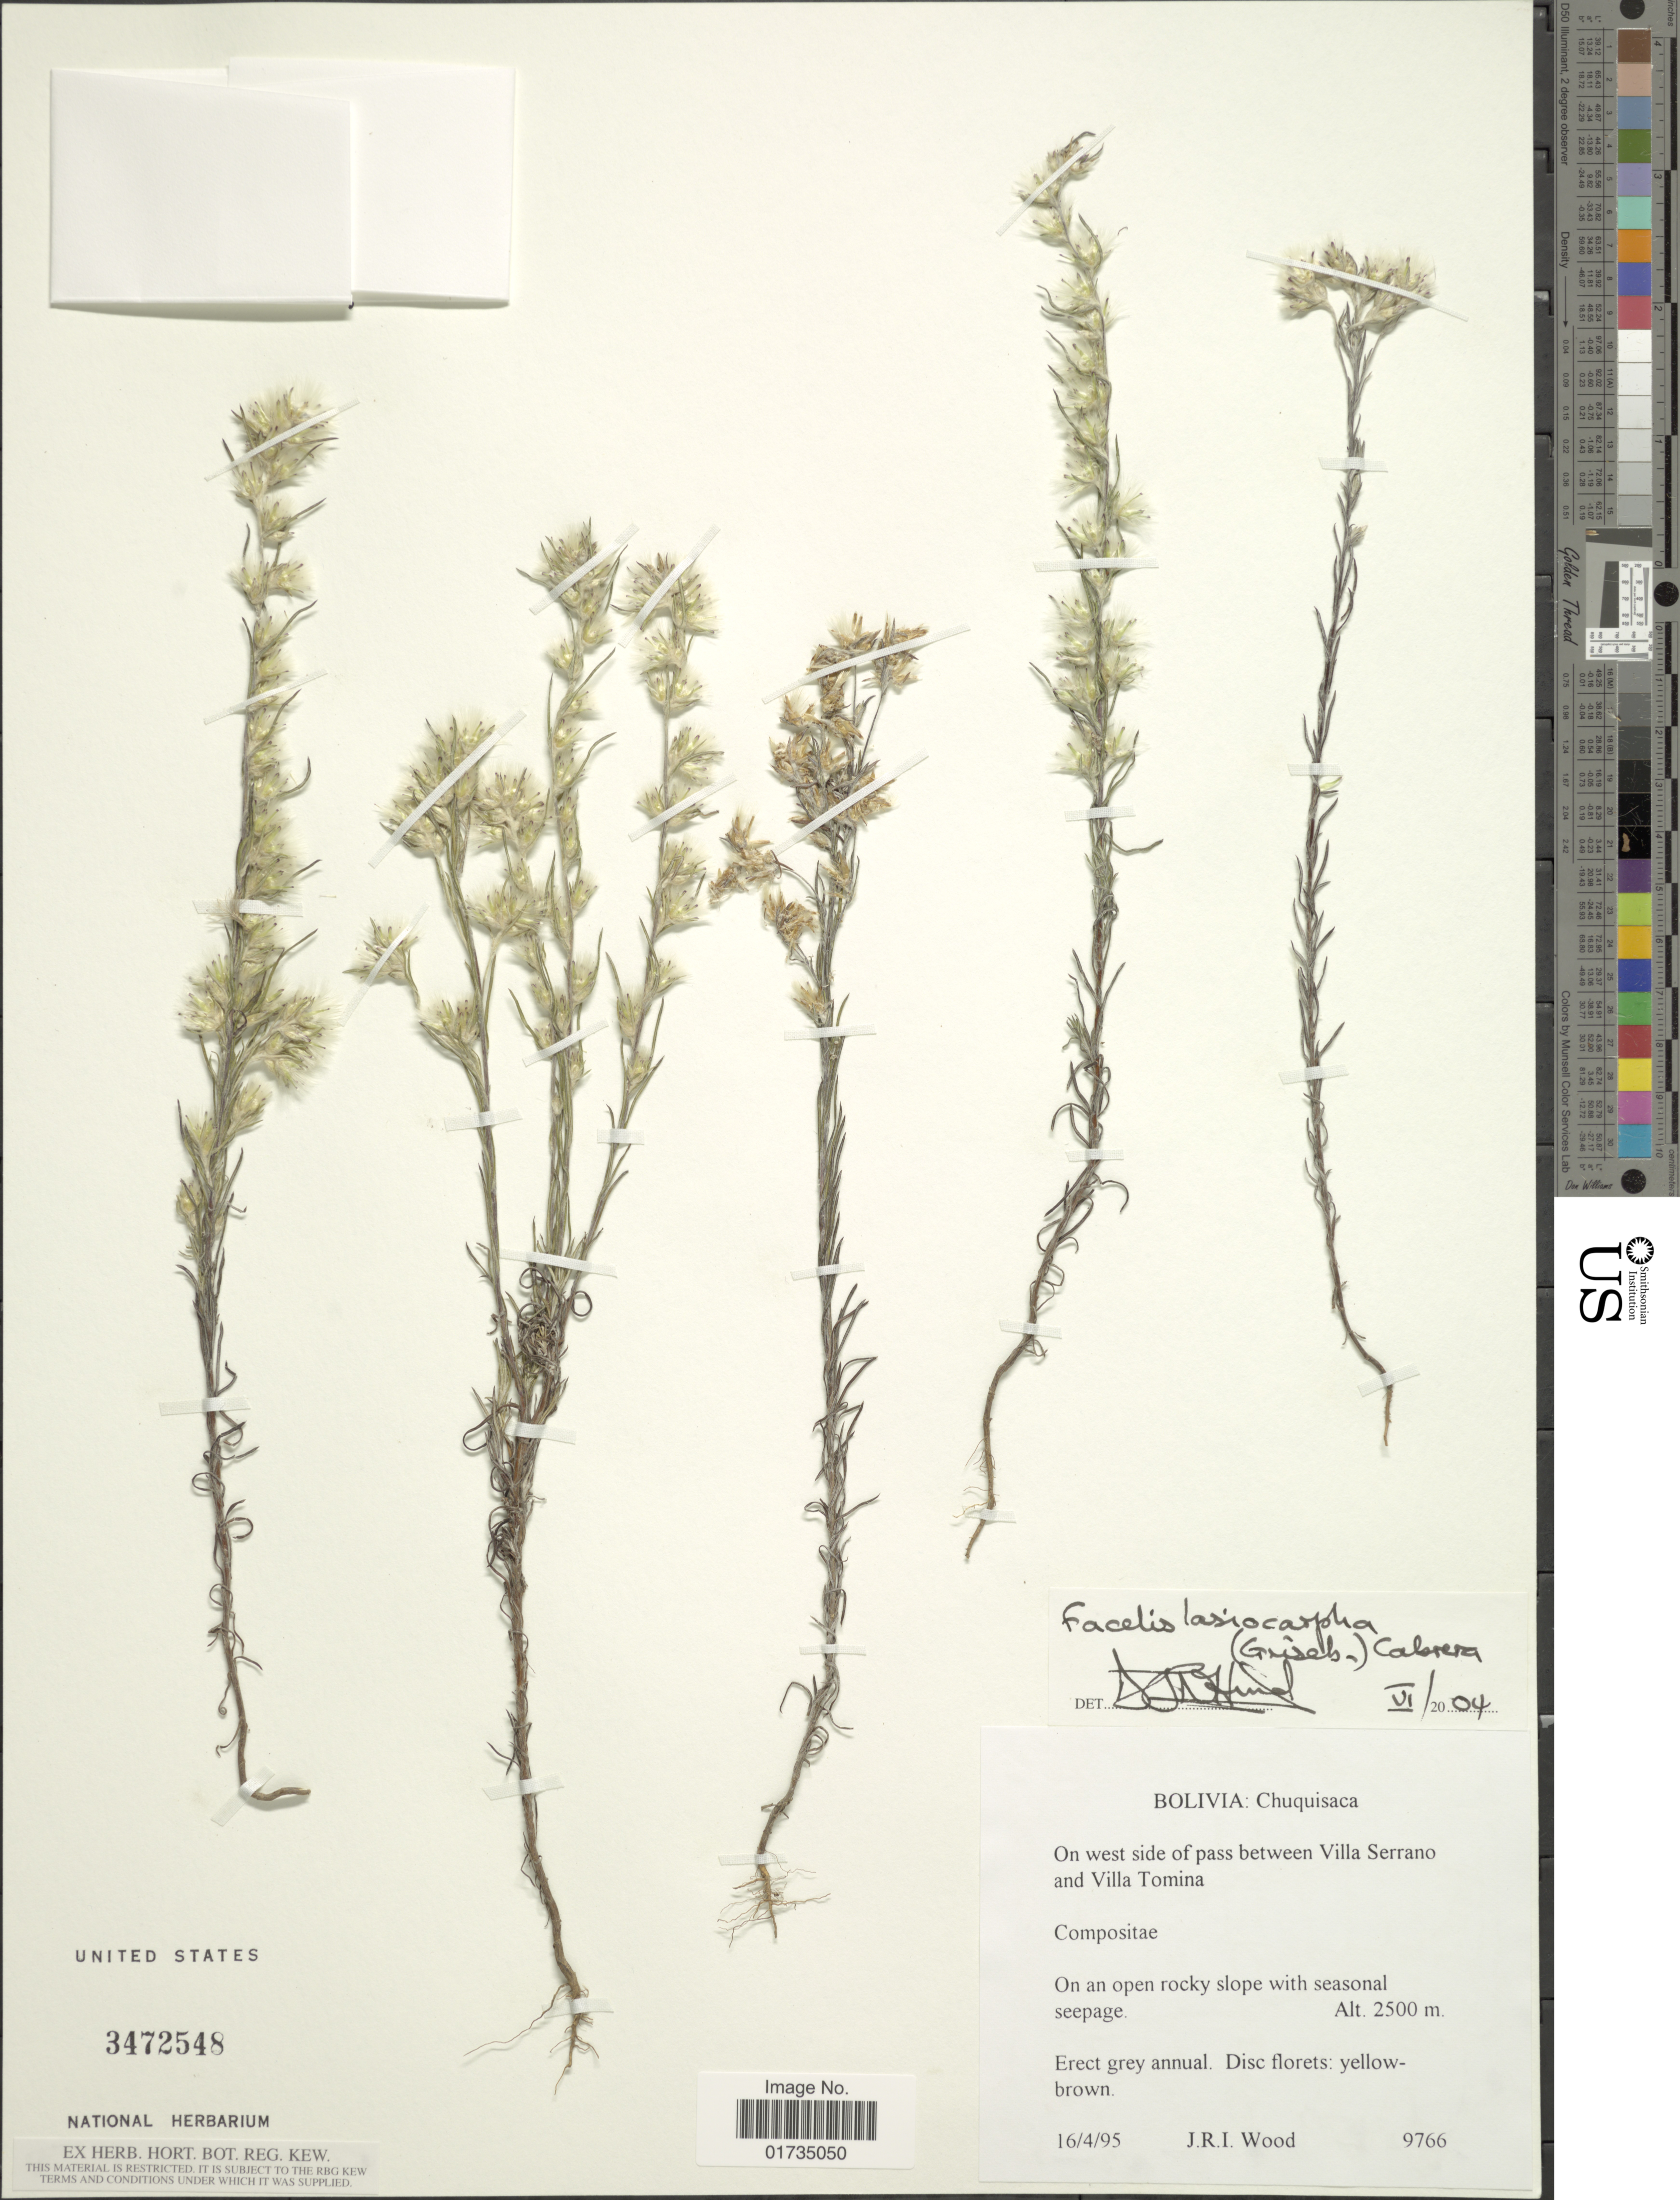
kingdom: Plantae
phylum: Tracheophyta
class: Magnoliopsida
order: Asterales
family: Asteraceae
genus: Facelis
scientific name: Facelis lasiocarpa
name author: (Griseb.) Cabrera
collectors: J. R. I. Wood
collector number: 9766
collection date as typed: Transcribed d/m/y: 16/4/95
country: Bolivia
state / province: Chuquisaca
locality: Bolivia. Chuquisaca. On west side of pass between Villa Serrano and Villa Tomina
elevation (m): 2500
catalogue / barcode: US 3472548